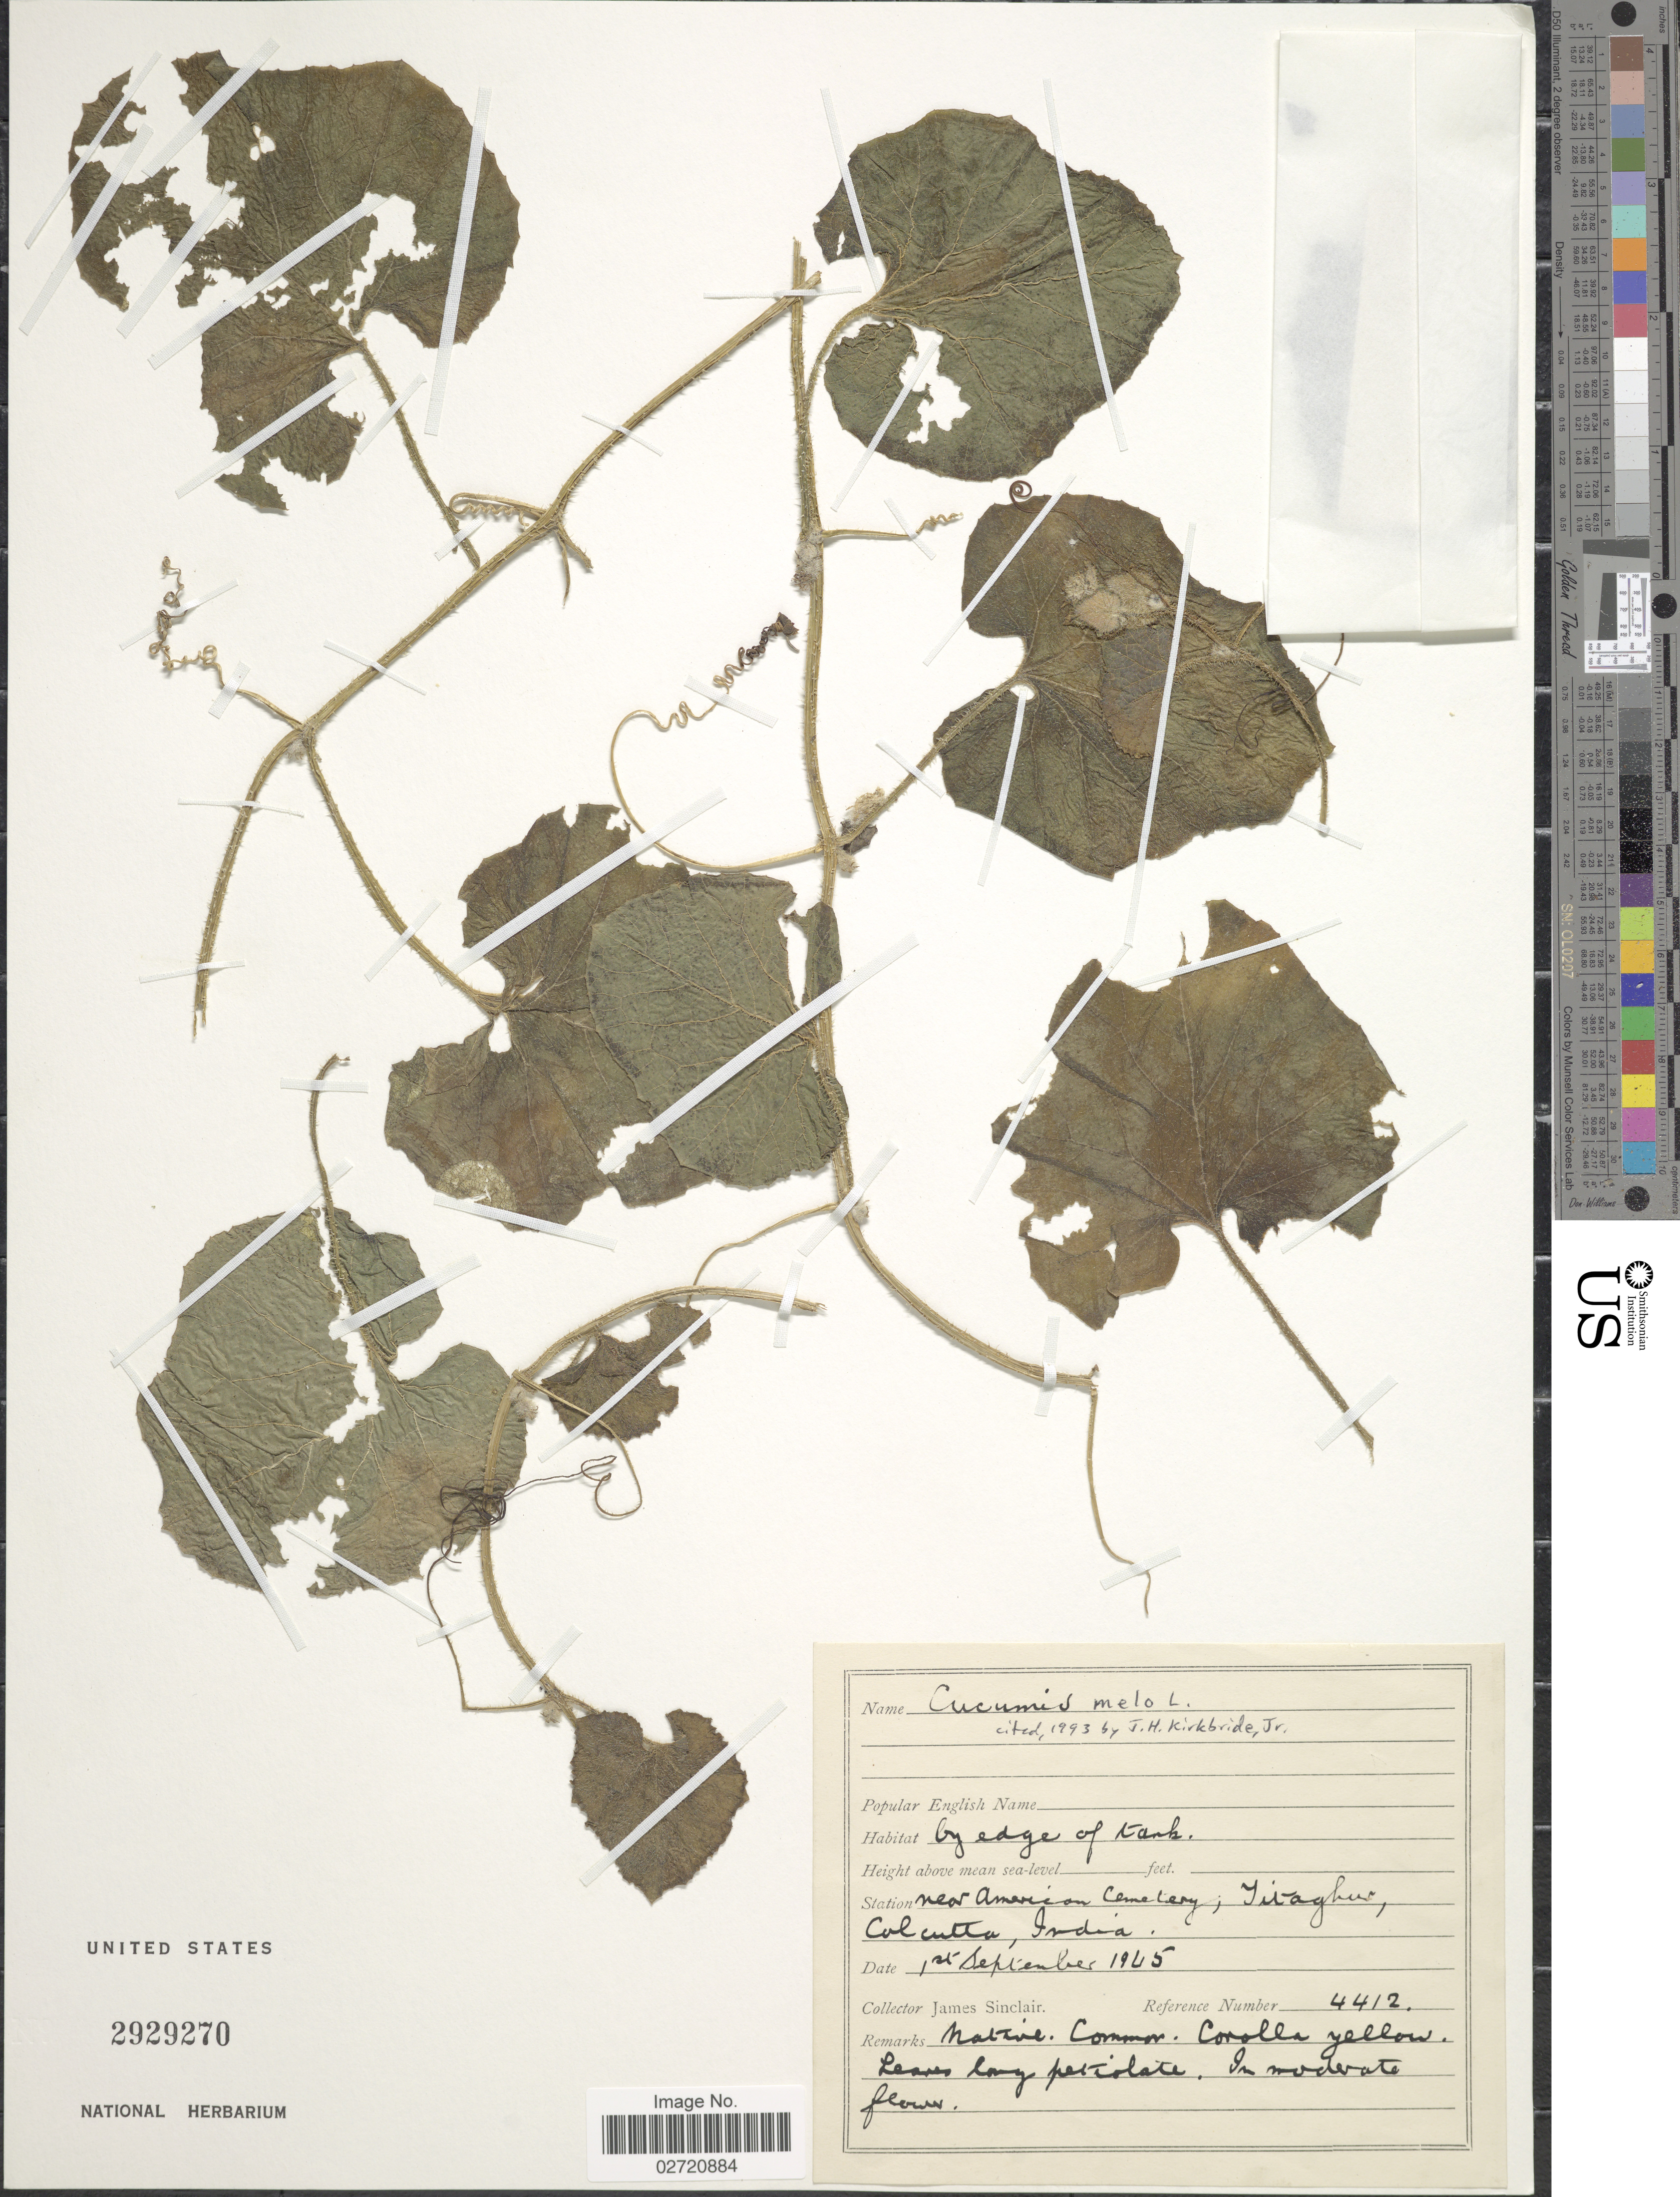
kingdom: Plantae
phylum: Tracheophyta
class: Magnoliopsida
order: Cucurbitales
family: Cucurbitaceae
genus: Cucumis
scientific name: Cucumis melo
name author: L.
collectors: J. Sinclair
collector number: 4412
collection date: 1945-09-01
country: India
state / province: West Bengal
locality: Near American Cemetery, Titaghur, Calcutta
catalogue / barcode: US 2929270